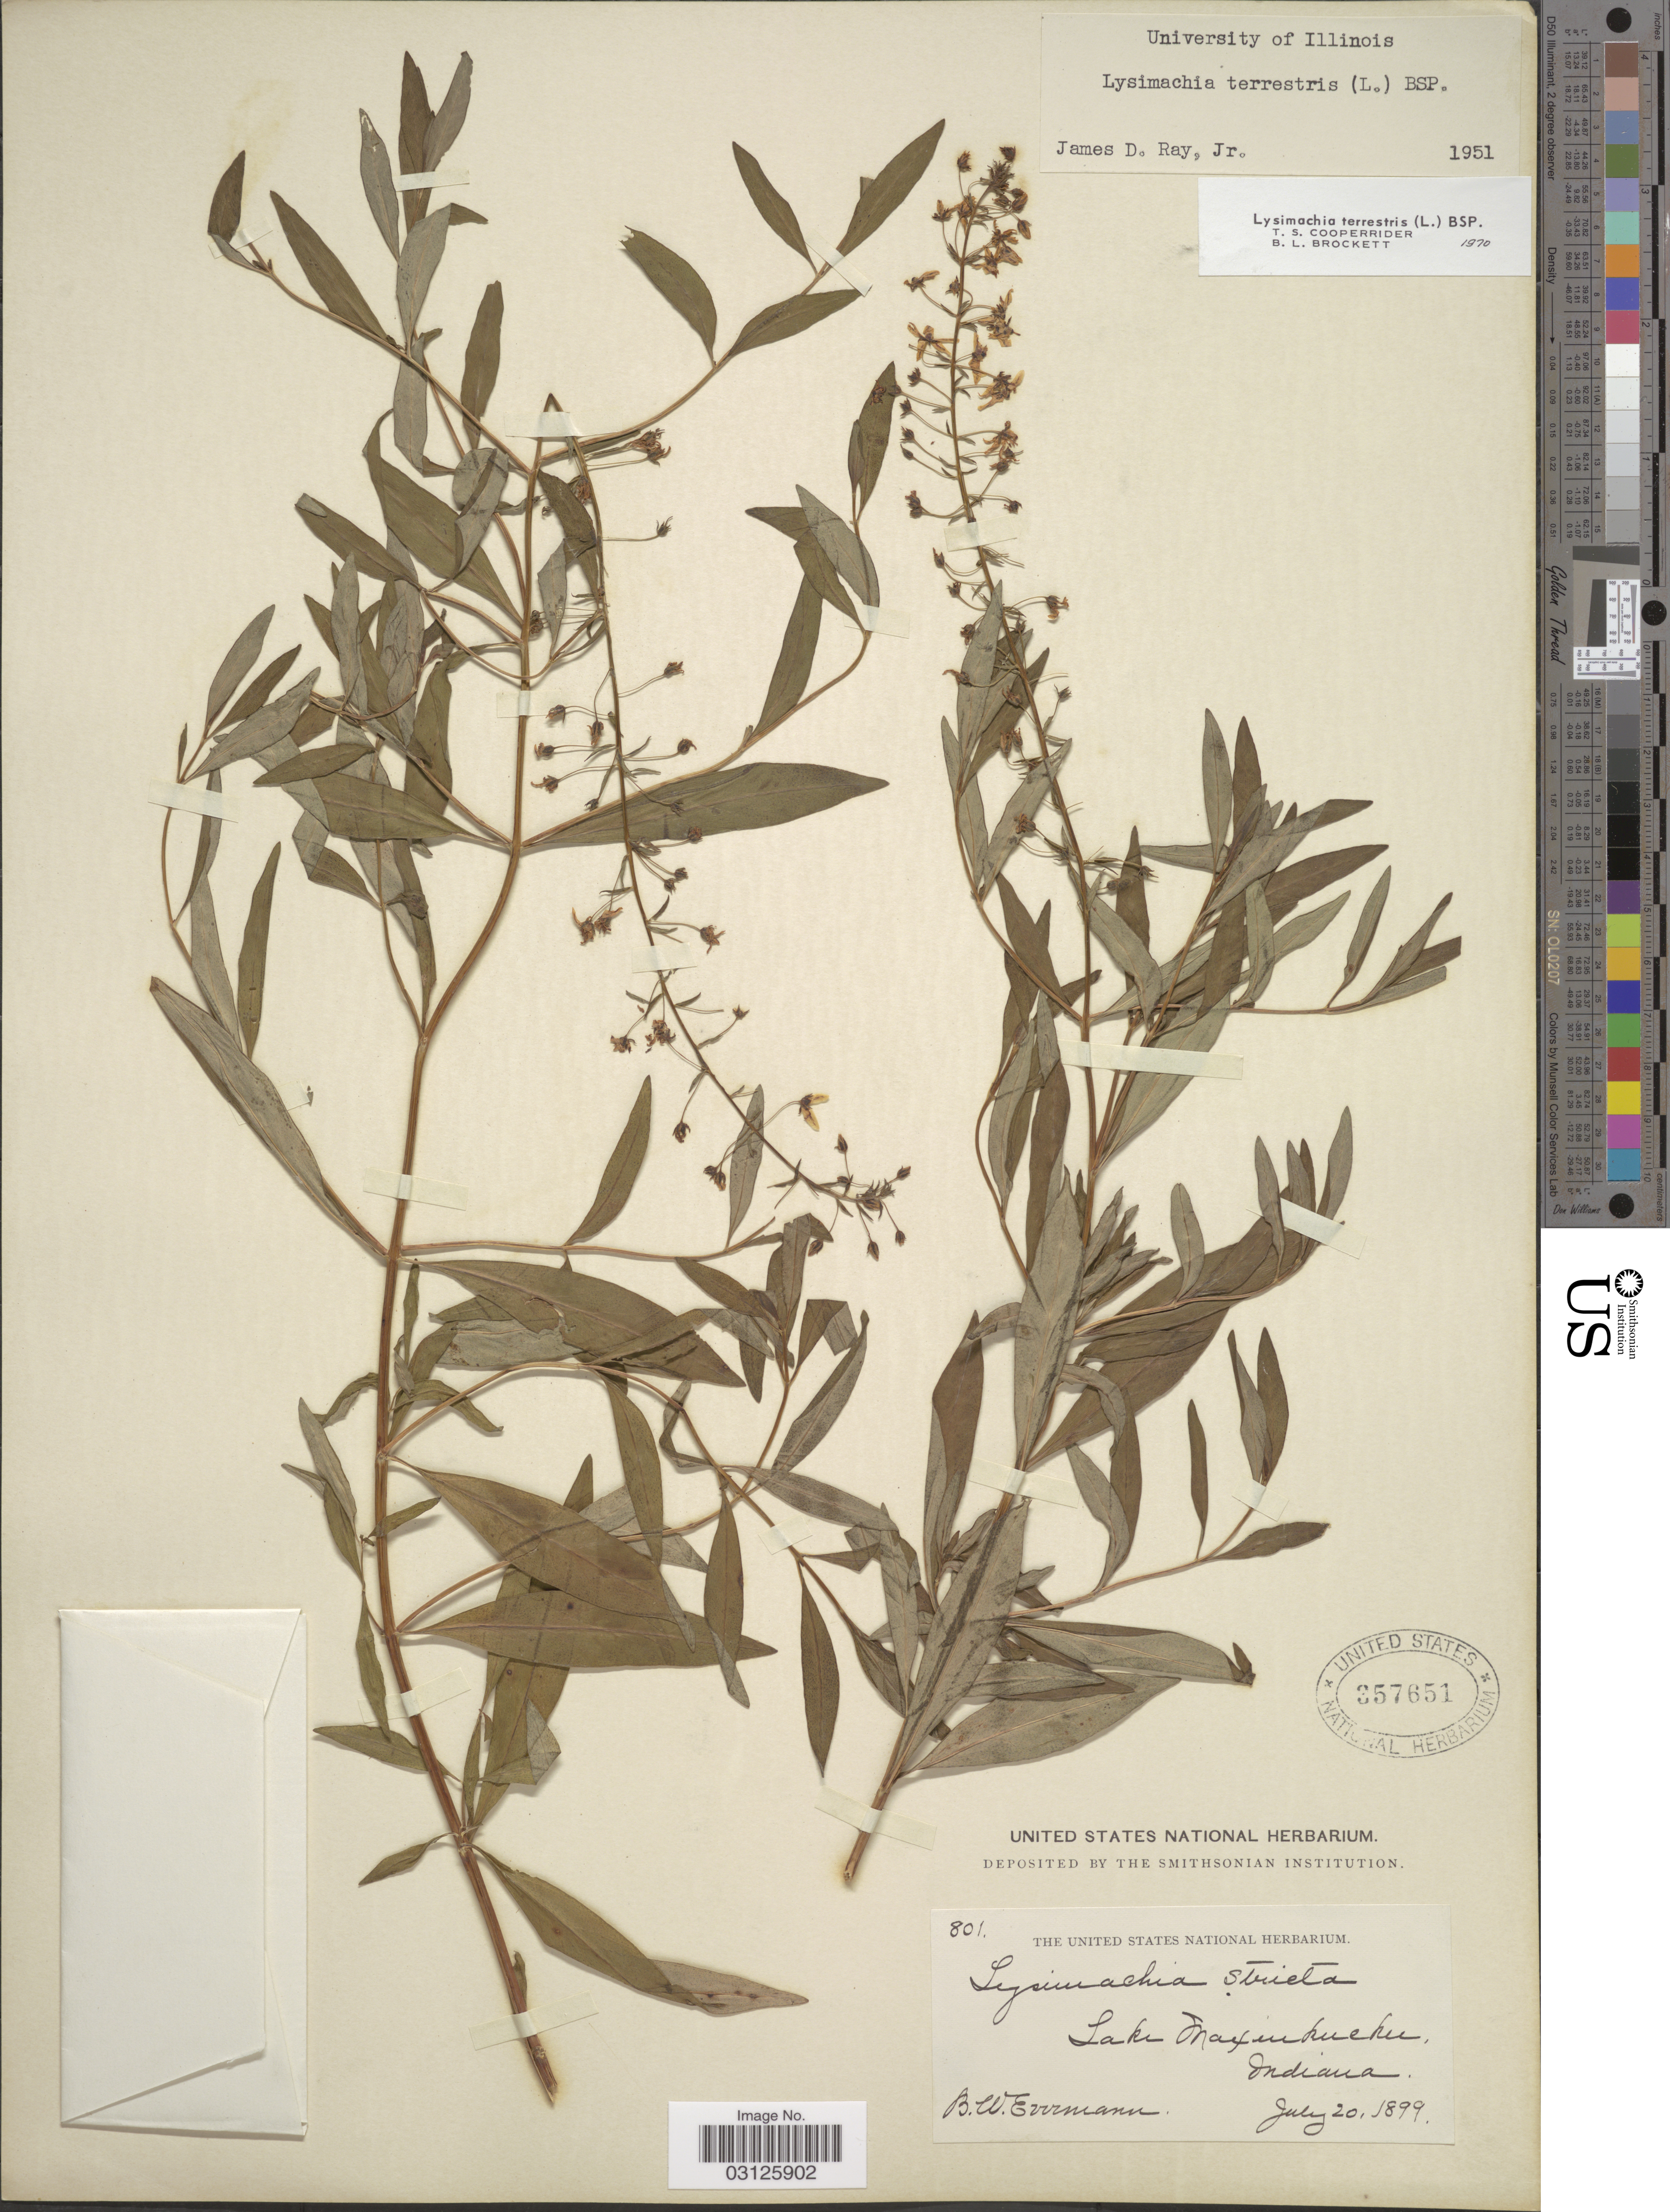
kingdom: Plantae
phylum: Tracheophyta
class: Magnoliopsida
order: Ericales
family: Primulaceae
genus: Lysimachia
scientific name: Lysimachia terrestris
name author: (L.) Britton, Stearns & Poggenb.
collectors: B. W. Evermann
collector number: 801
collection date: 1899-07-20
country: United States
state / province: Indiana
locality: Lake Maxinkuckee.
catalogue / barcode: US 357651